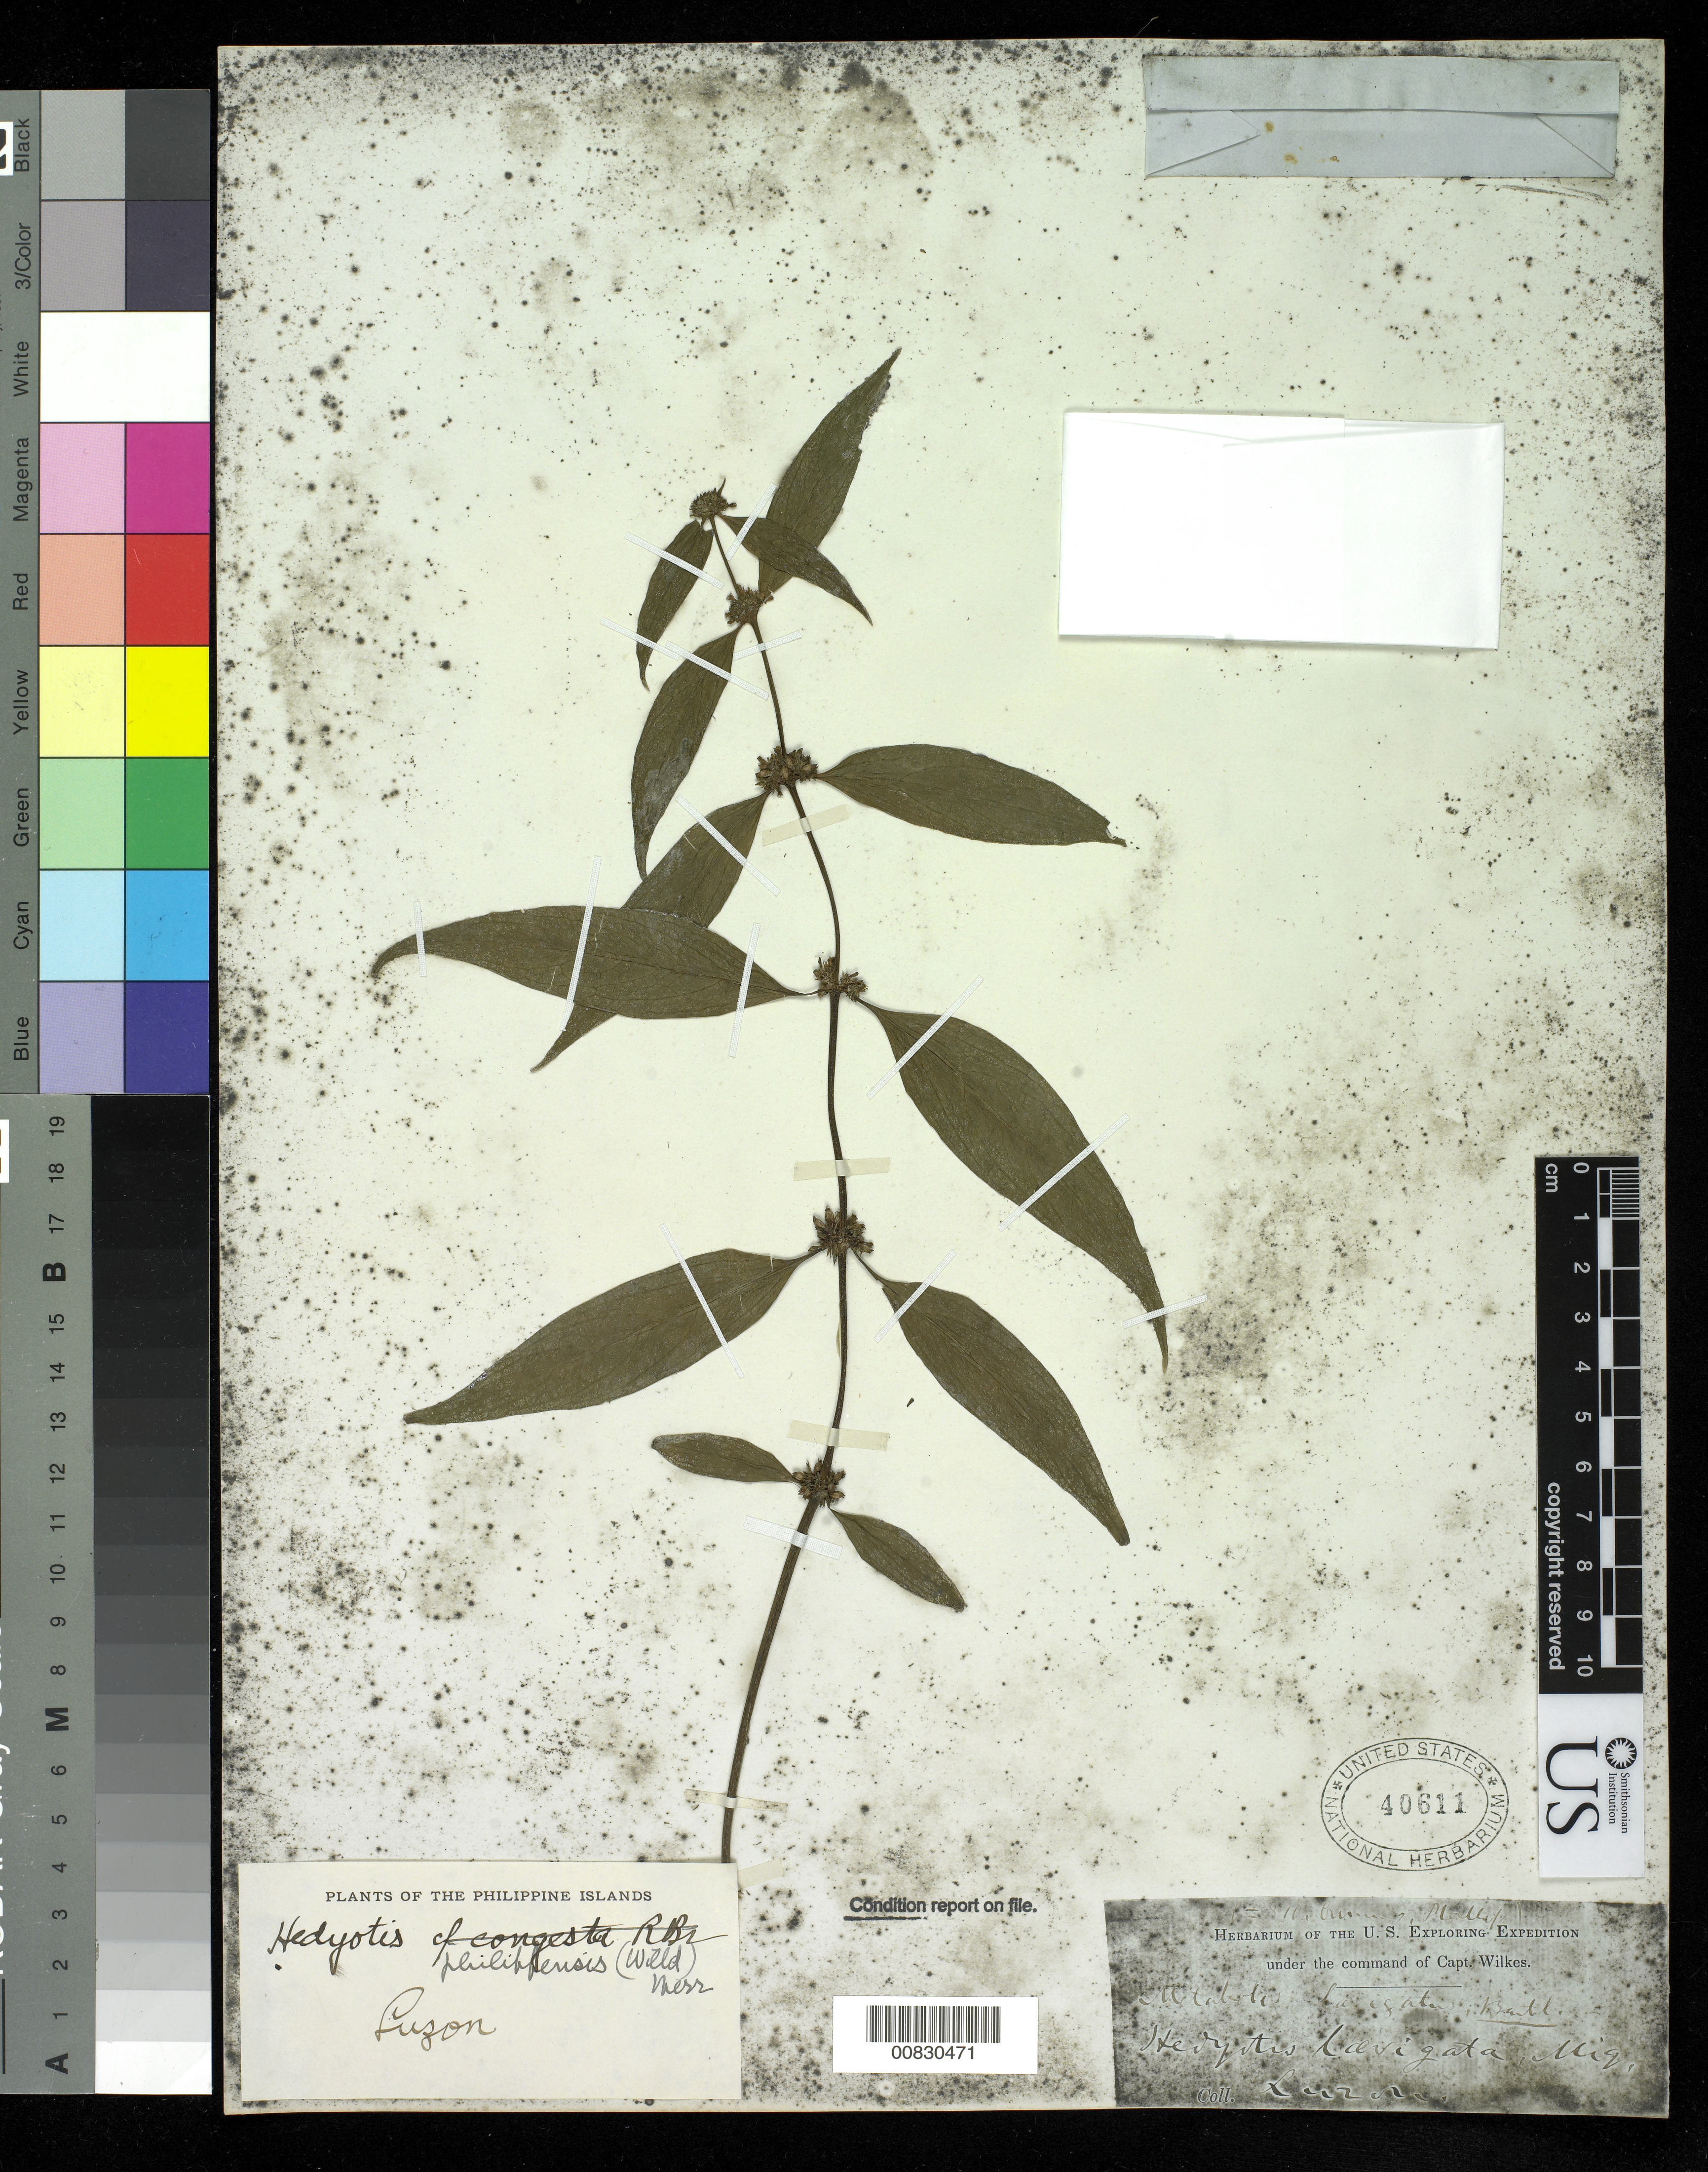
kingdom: Plantae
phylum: Tracheophyta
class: Magnoliopsida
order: Gentianales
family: Rubiaceae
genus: Hedyotis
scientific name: Hedyotis philippensis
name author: (Willd. ex Spreng.) Merr. ex C.B. Rob.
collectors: Wilkes Explor. Exped.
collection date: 1838/1842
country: Philippines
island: Luzon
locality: Luzon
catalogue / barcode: US 40611